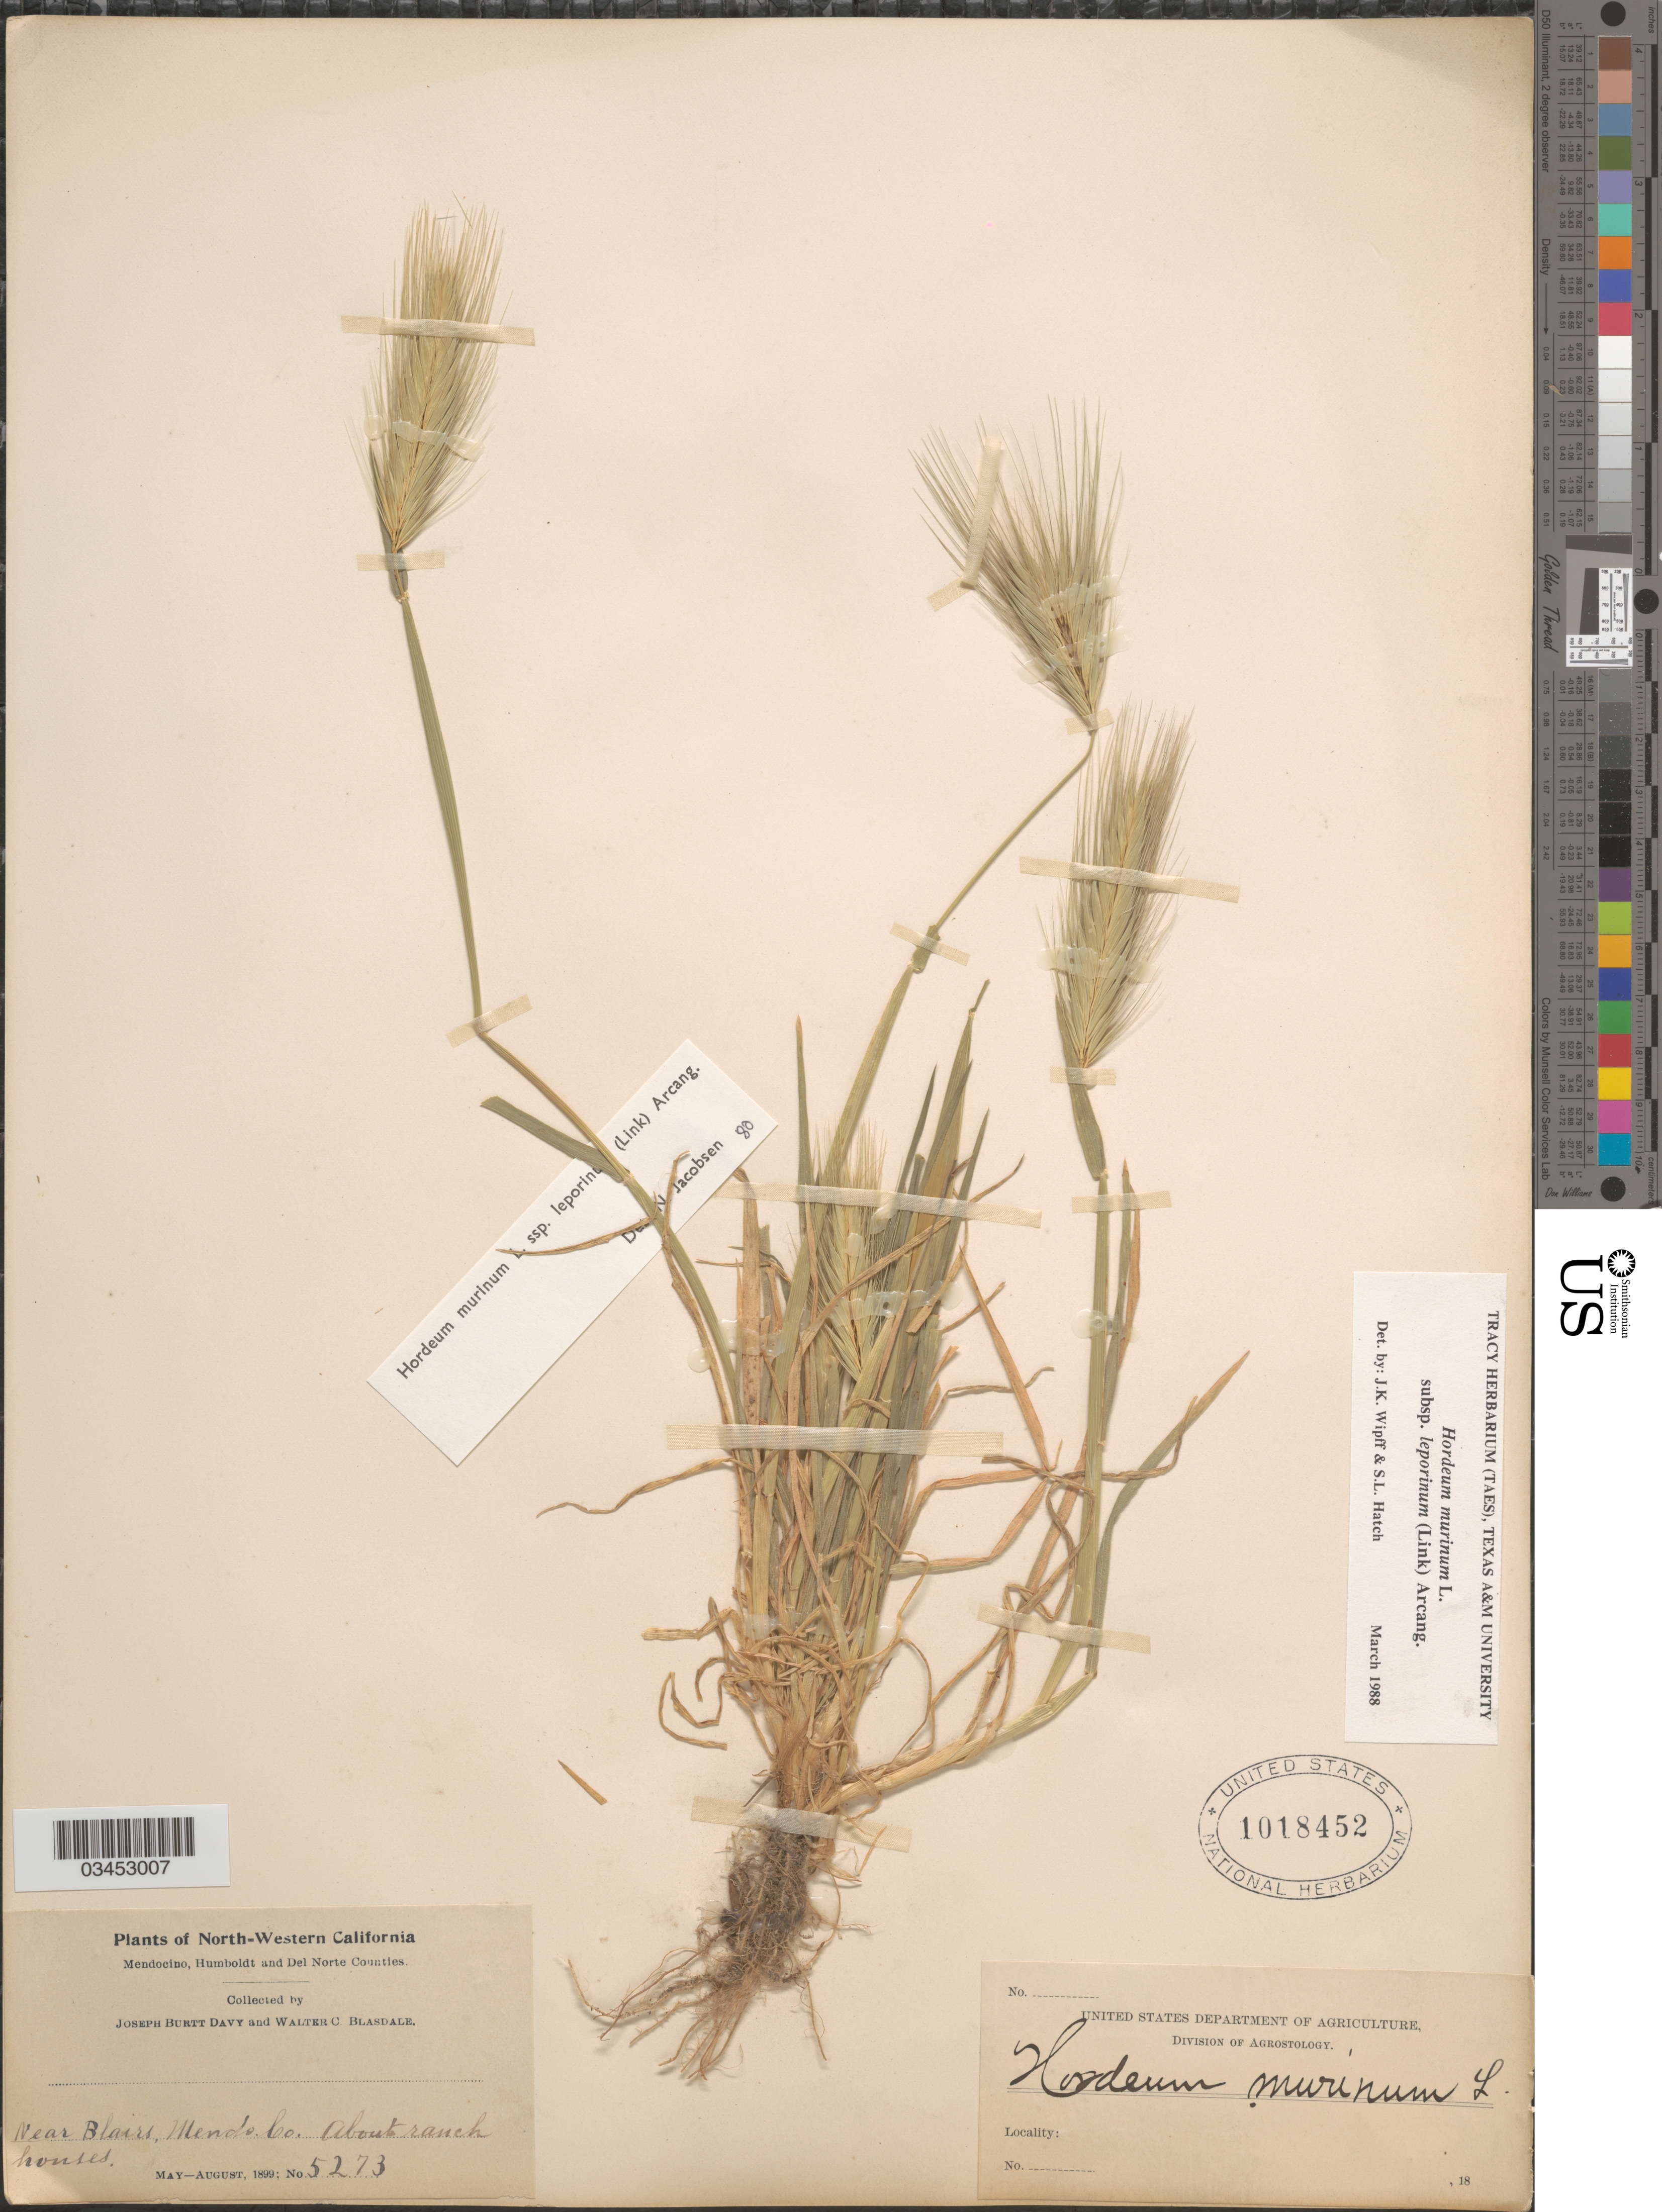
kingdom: Plantae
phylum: Tracheophyta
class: Liliopsida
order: Poales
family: Poaceae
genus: Hordeum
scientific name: Hordeum murinum subsp. leporinum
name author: (Link) Arcang.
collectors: J. Burtt Davy & W. Blasdale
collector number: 5273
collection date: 1899-05/1899-08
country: United States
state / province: California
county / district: Mendocino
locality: North-Western California. Near Blairs, Mendo Co. About ranch housed.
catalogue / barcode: US 1018452